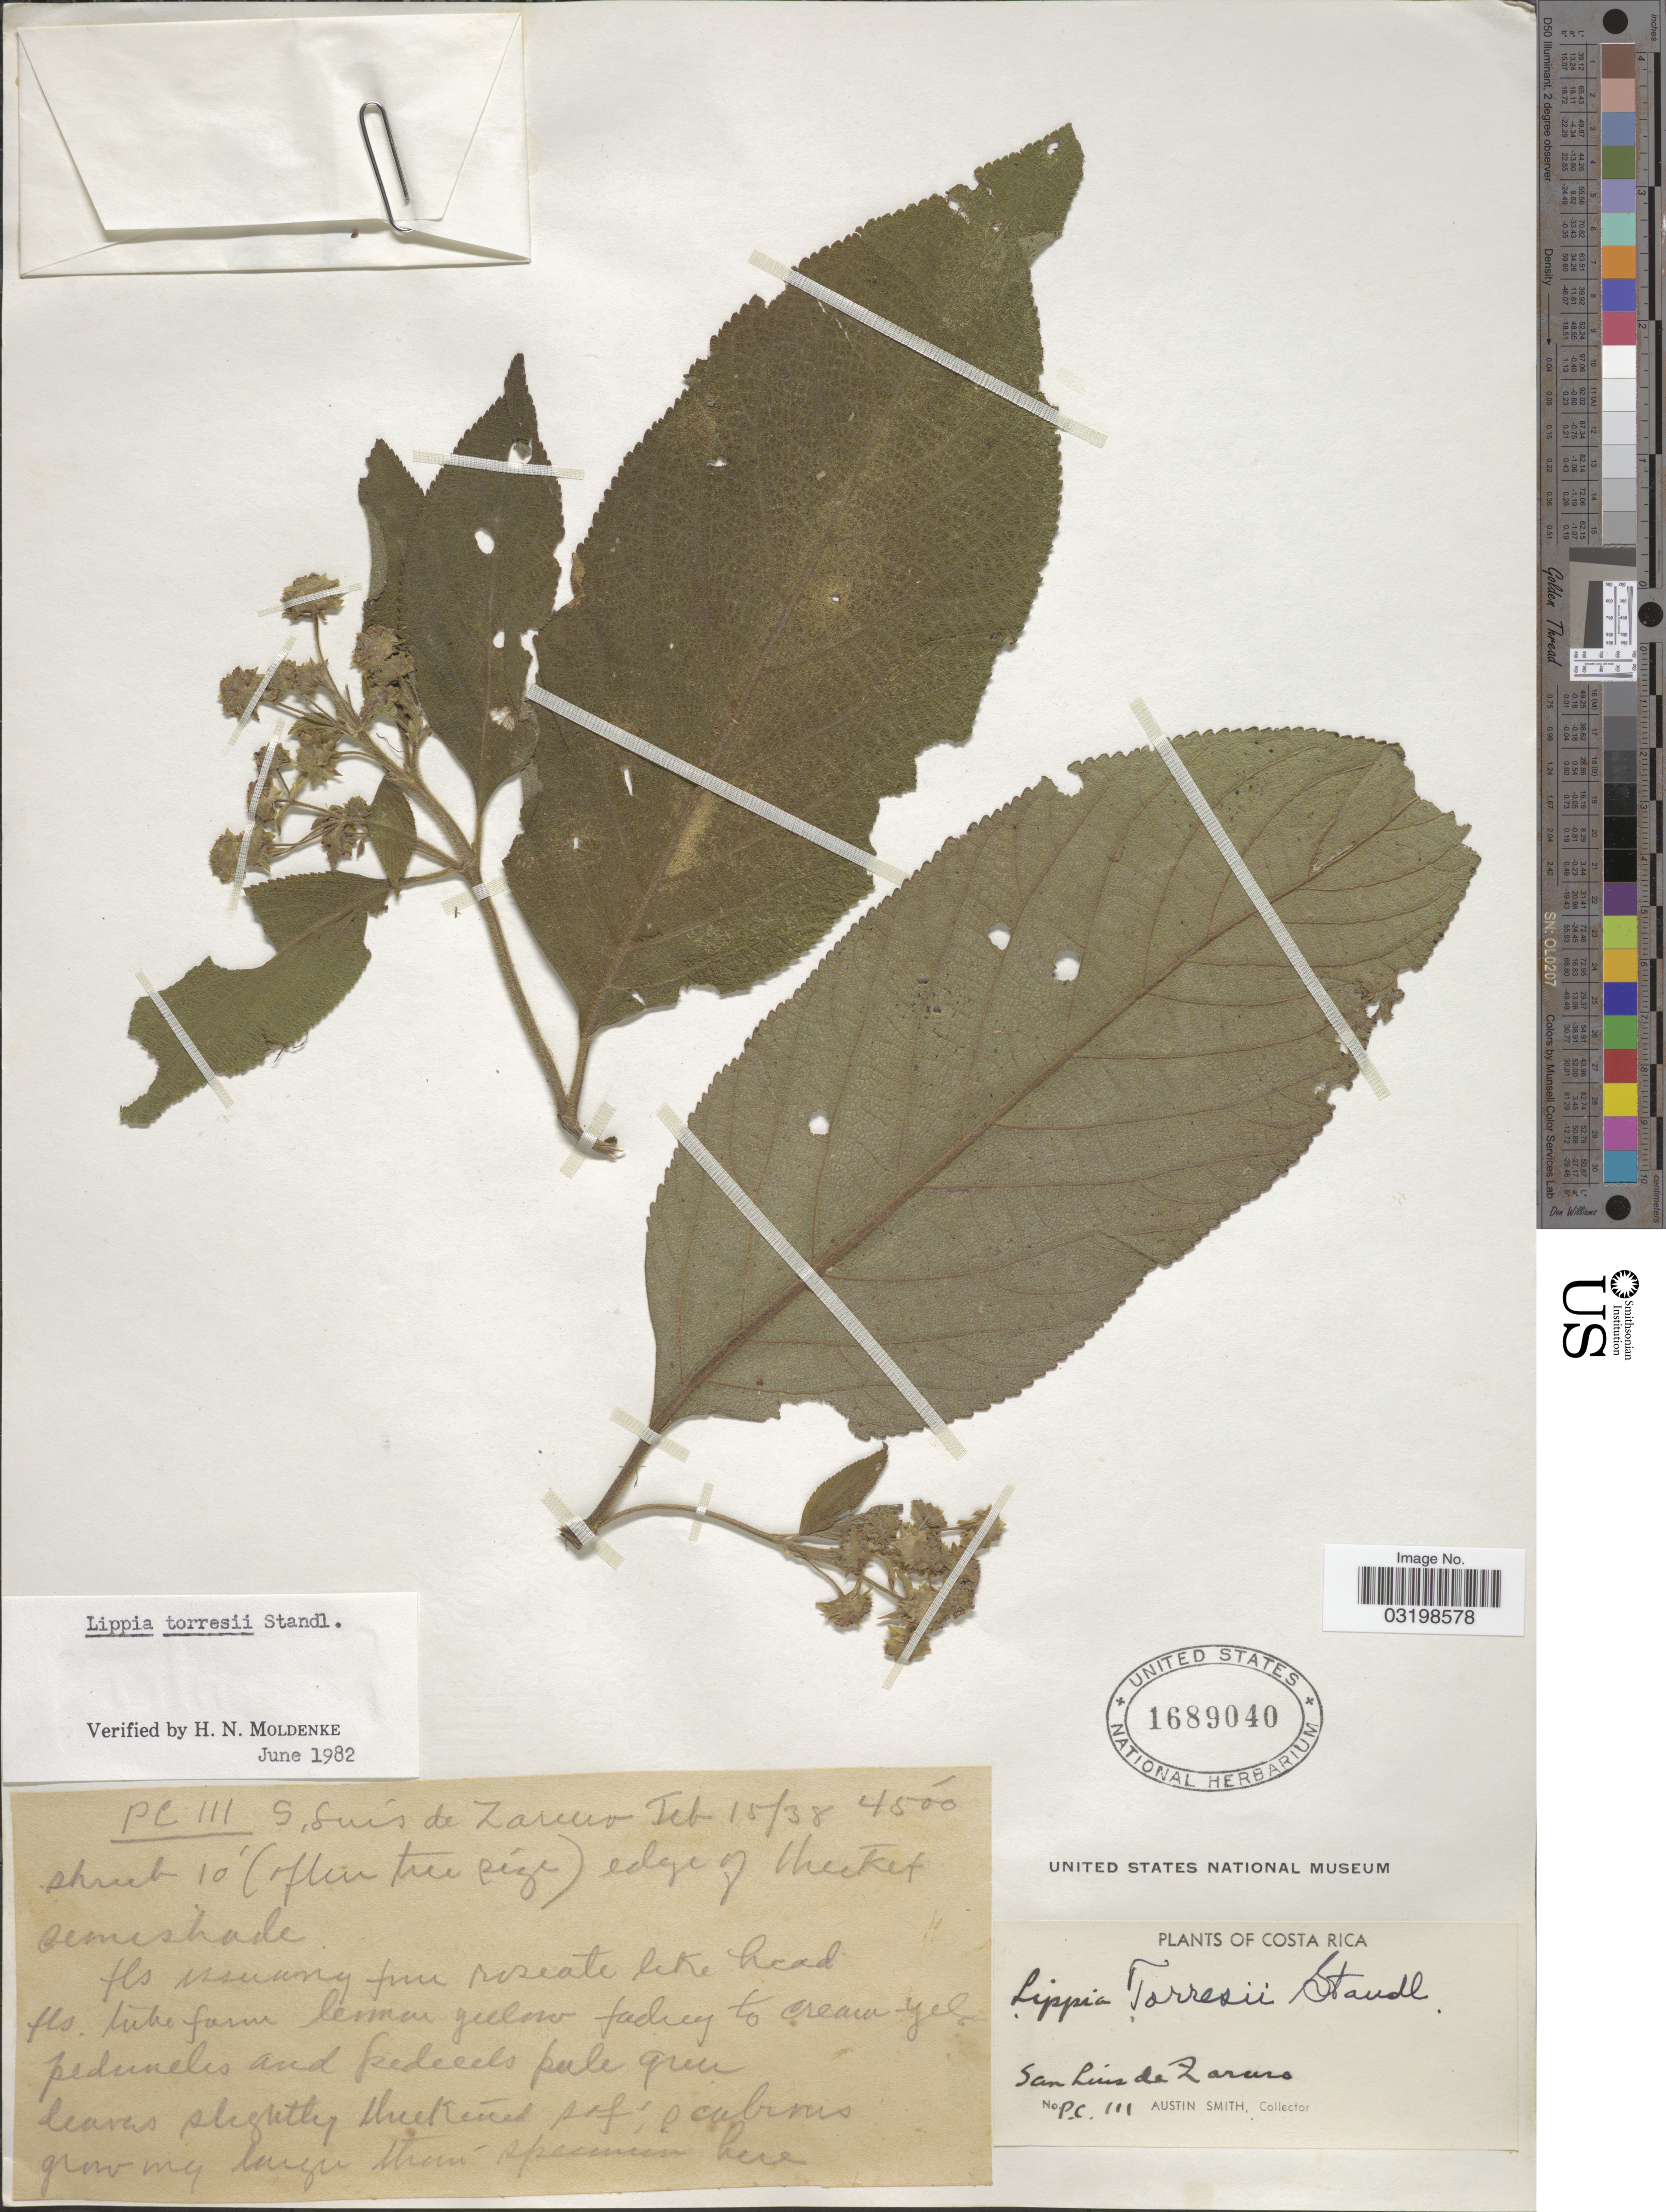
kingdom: Plantae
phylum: Tracheophyta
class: Magnoliopsida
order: Lamiales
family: Verbenaceae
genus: Lippia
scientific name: Lippia umbellata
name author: Cav.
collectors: Aust P. Smith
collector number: PC111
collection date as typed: Transcribed d/m/y: 15/2/38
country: Costa Rica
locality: San Luis de Zaruro.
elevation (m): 1372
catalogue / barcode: US 1689040